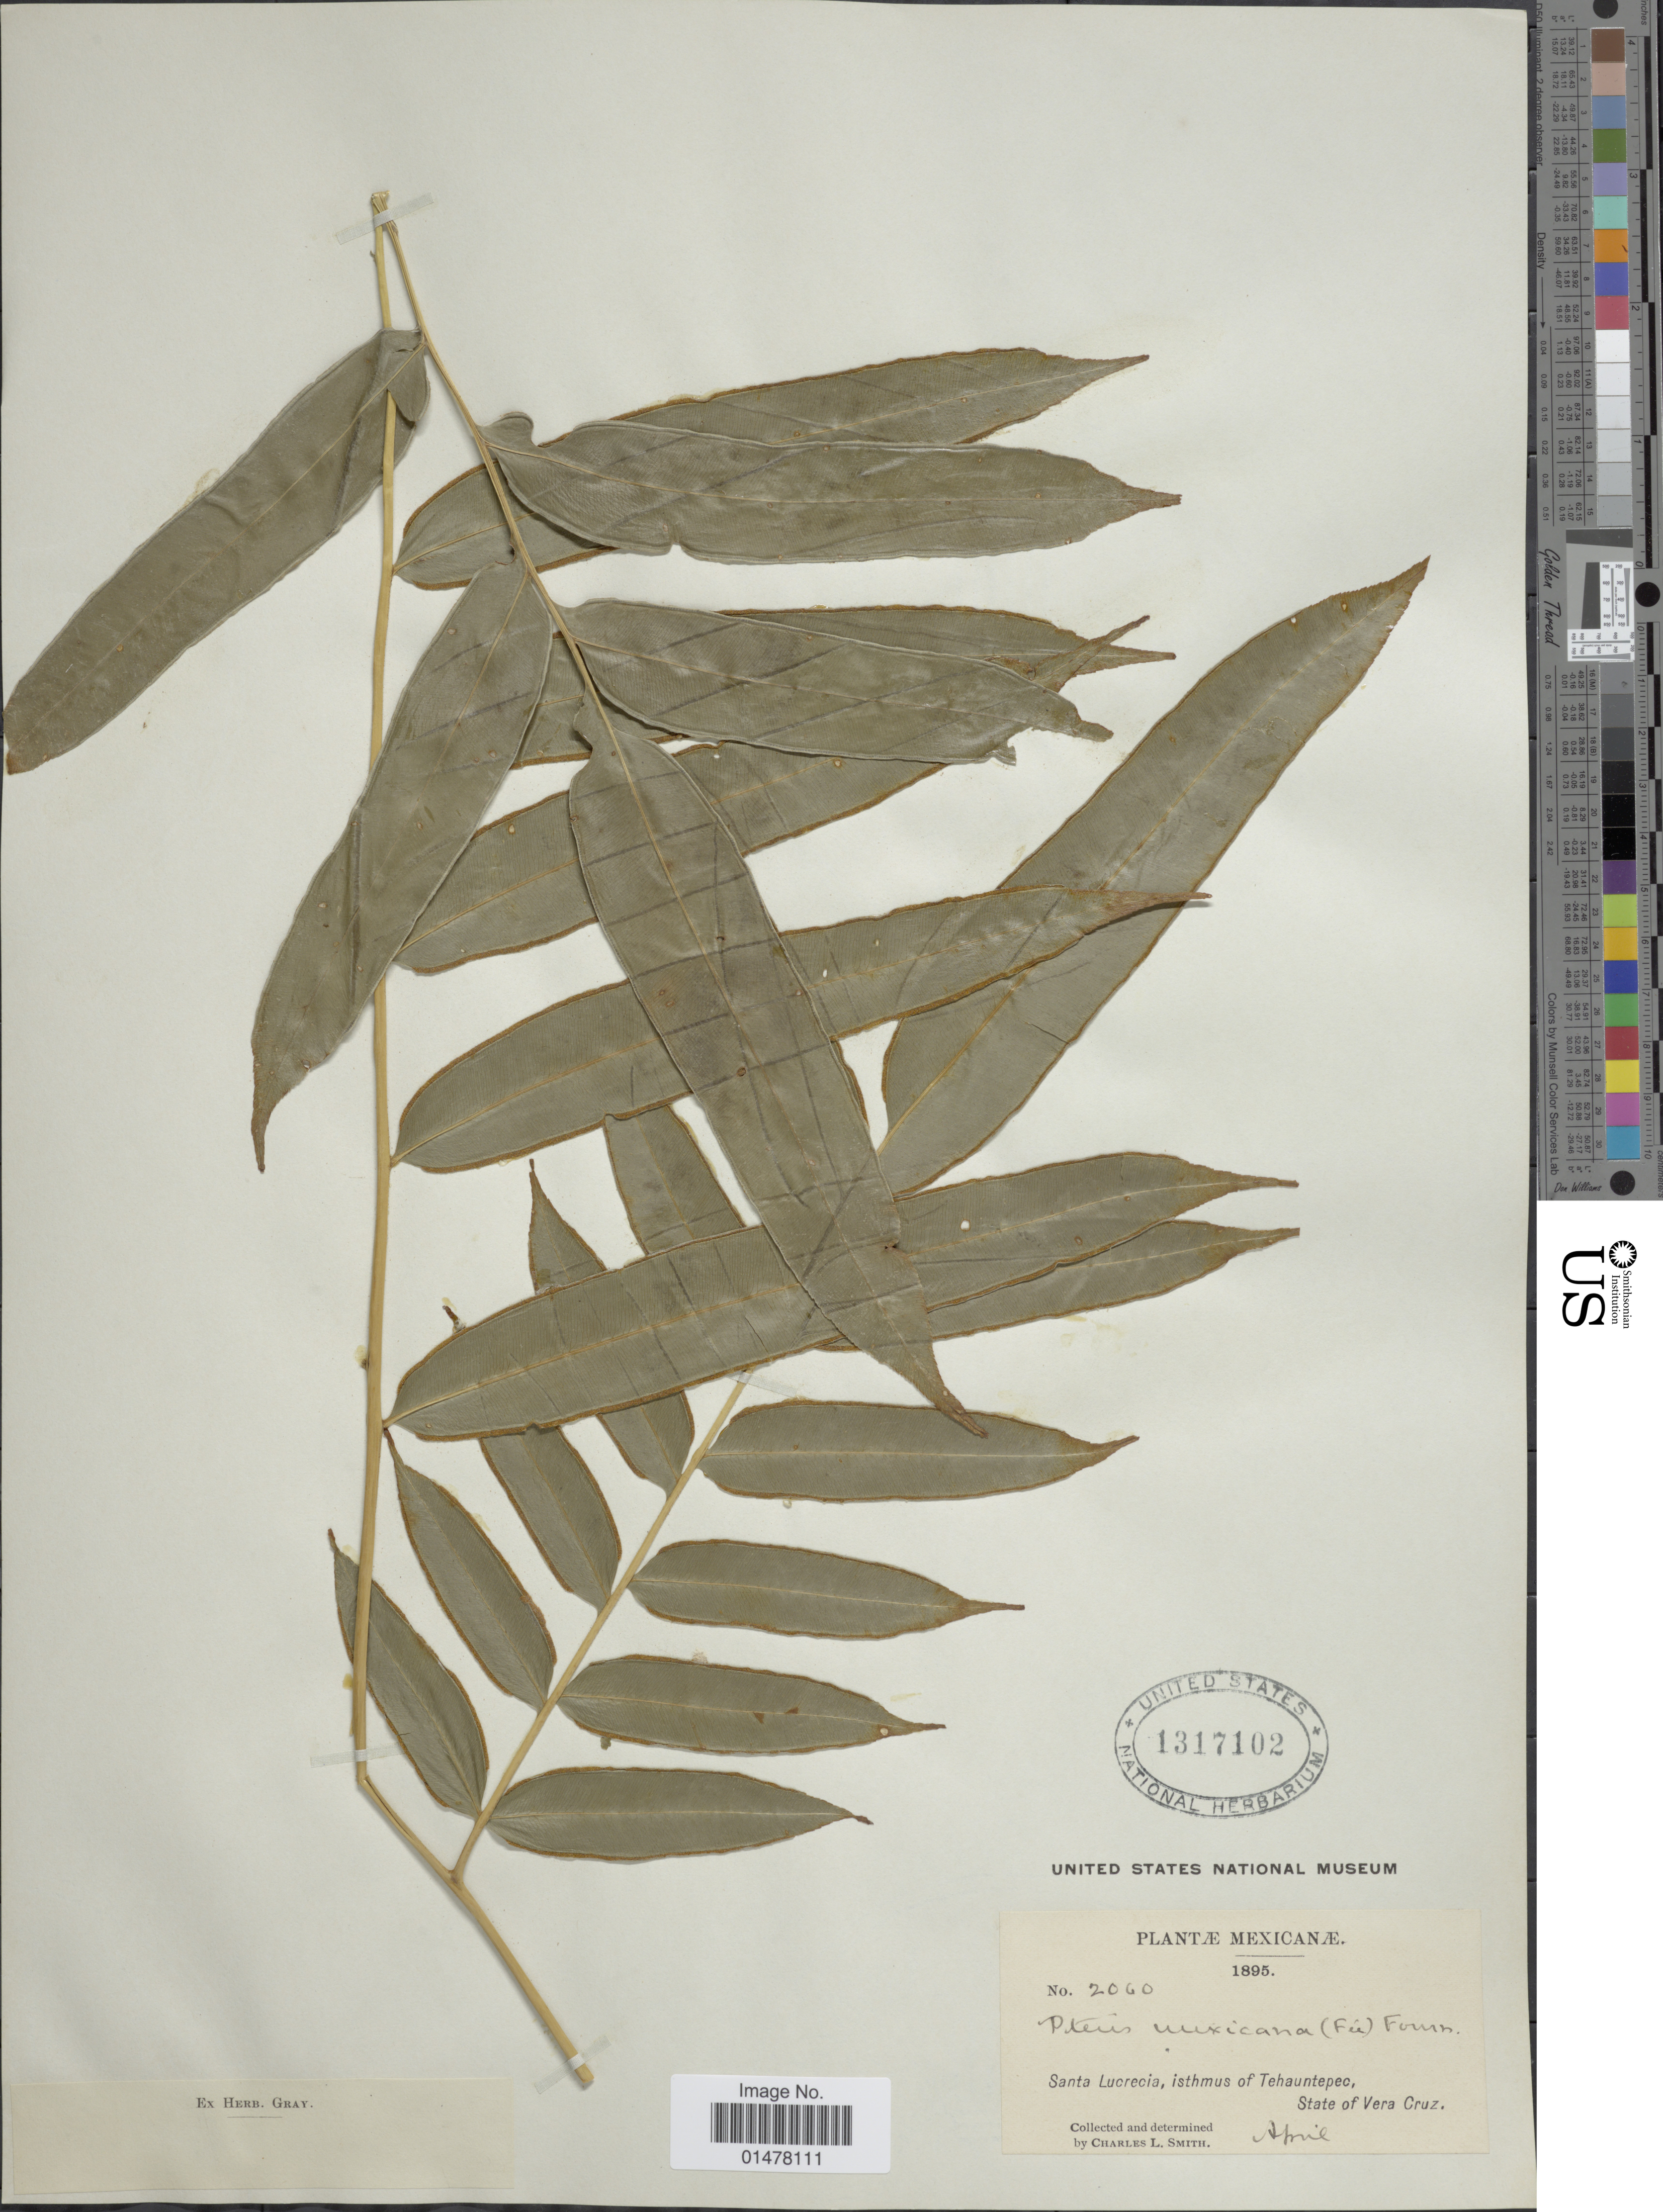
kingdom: Plantae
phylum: Tracheophyta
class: Polypodiopsida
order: Polypodiales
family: Pteridaceae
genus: Pteris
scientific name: Pteris pulchra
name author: Schltdl. & Cham.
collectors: C. L. Smith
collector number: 2060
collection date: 1895-04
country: Mexico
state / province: Veracruz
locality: Plantae Mexicanae, Santa Lucrecia, isthmus of Tehauntepec, State of Vera Cruz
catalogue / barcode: US 1317102